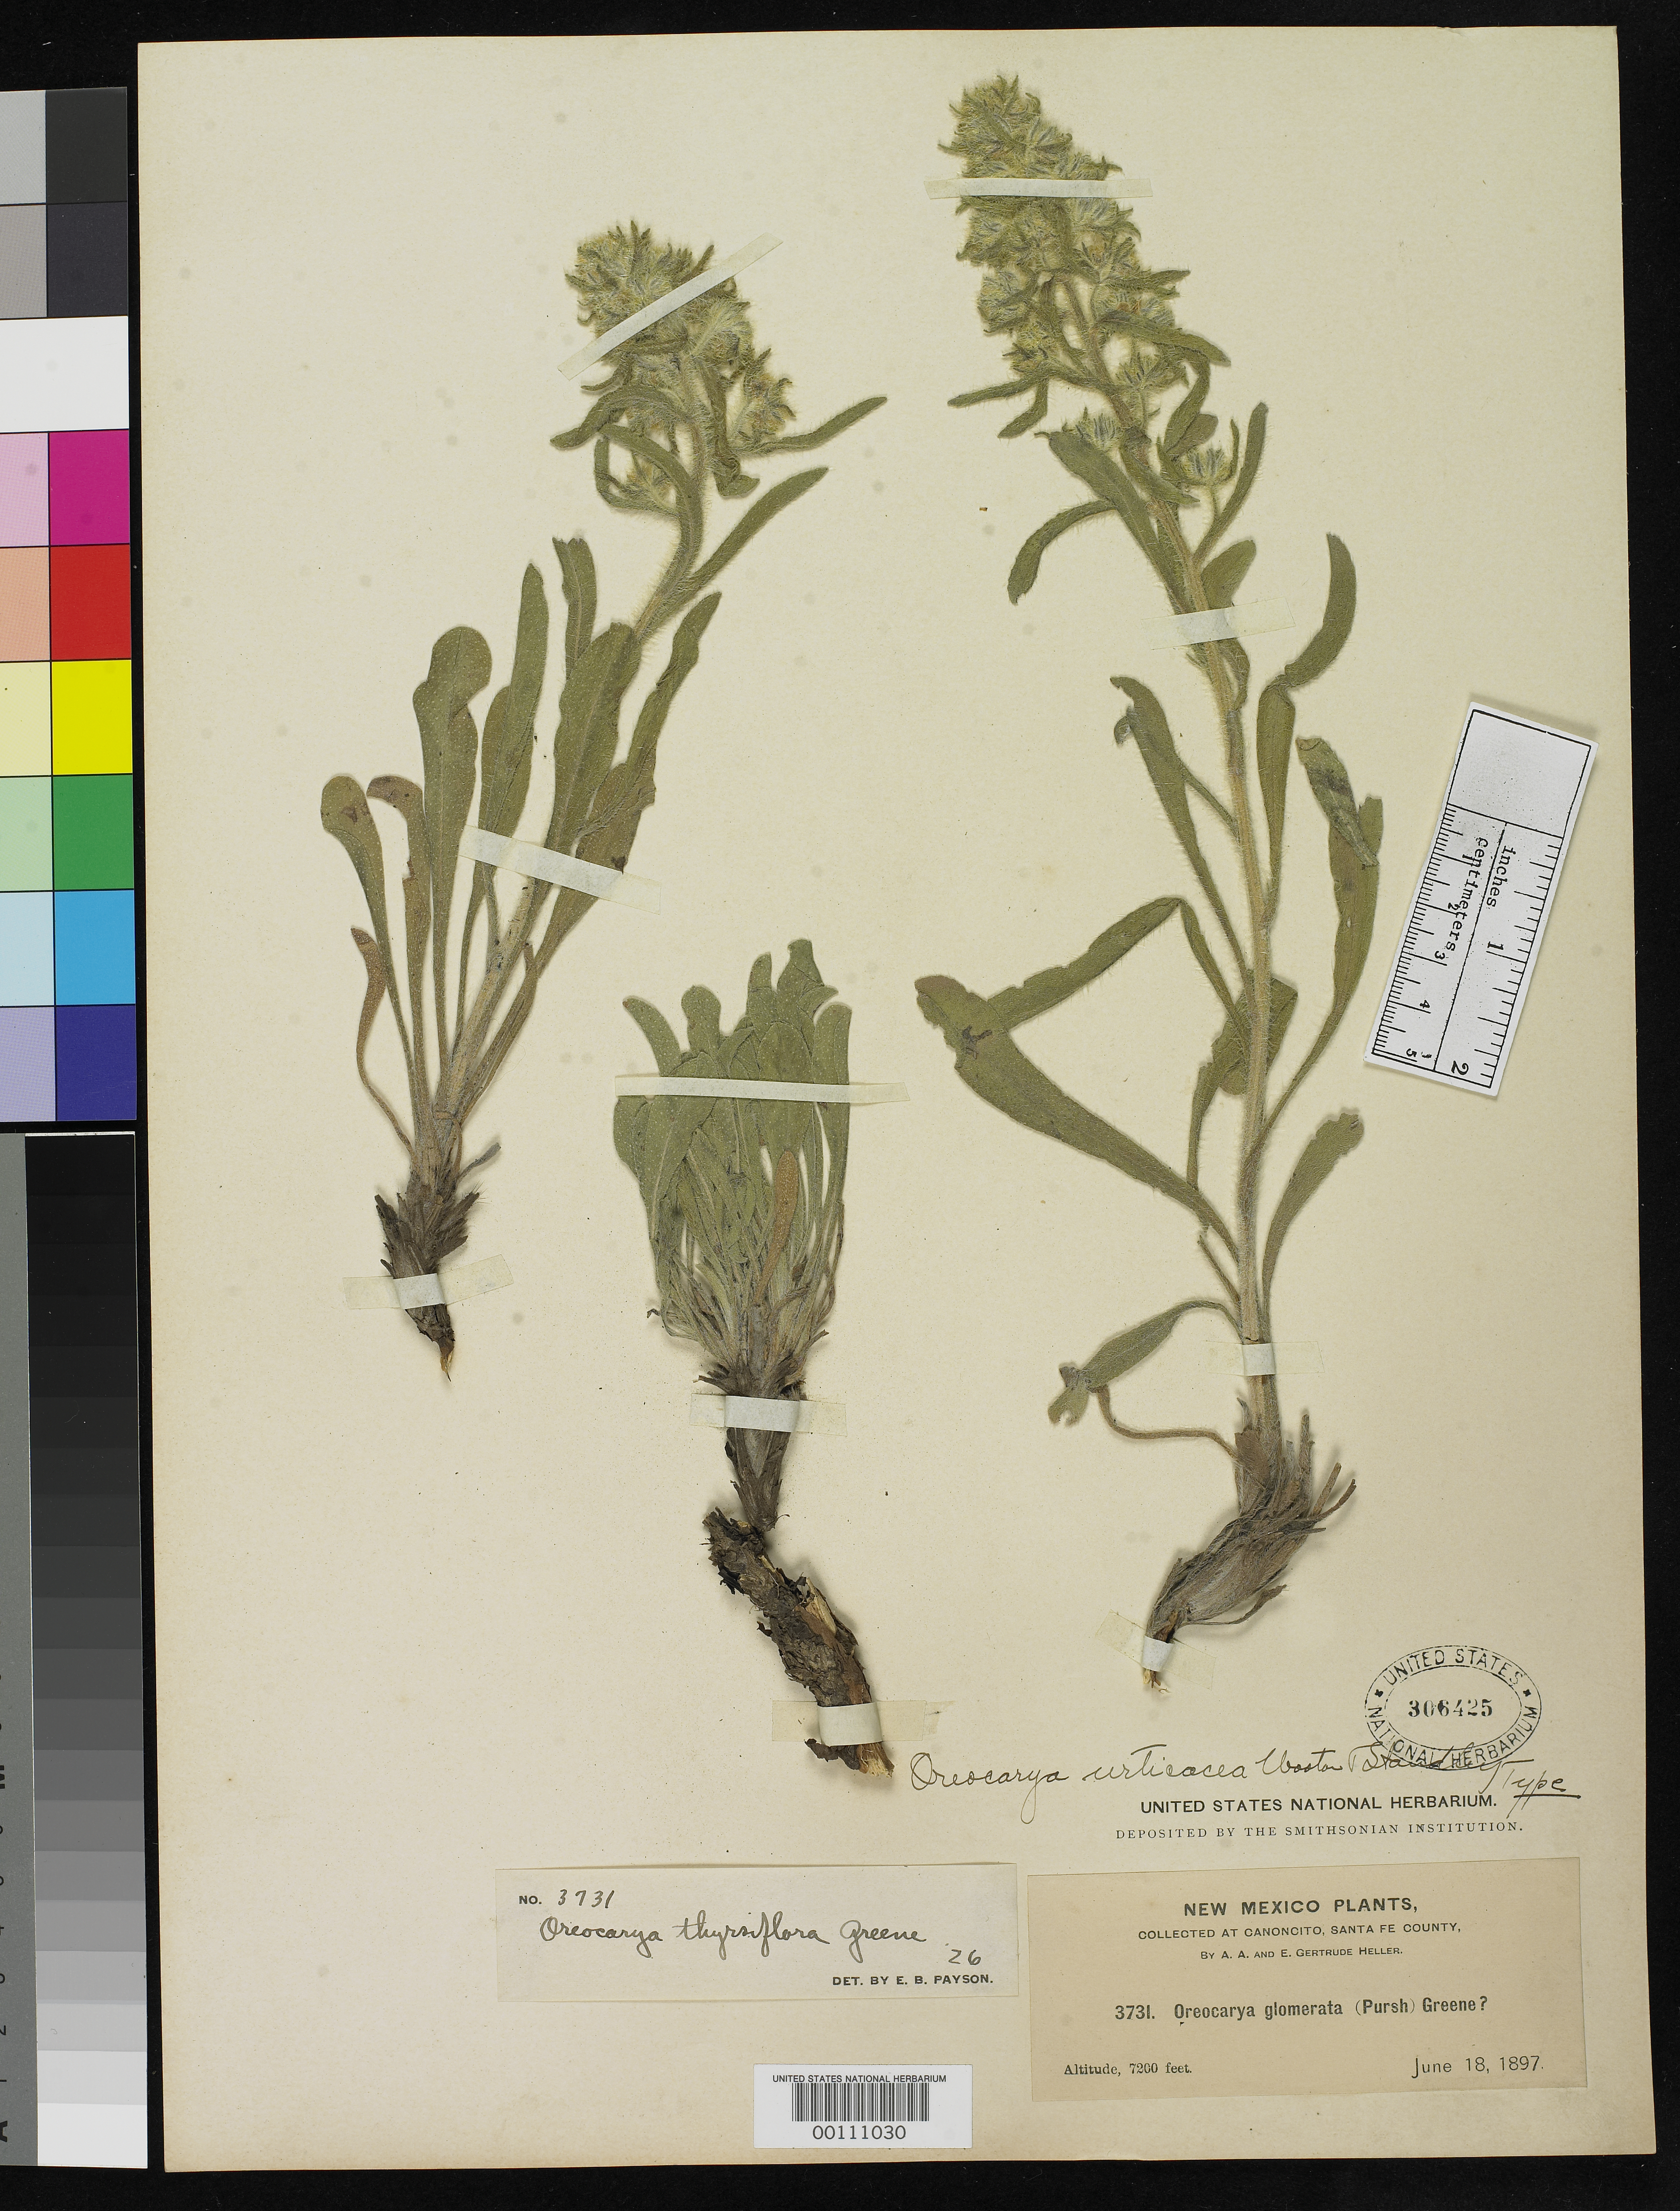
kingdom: Plantae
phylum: Tracheophyta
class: Magnoliopsida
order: Boraginales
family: Boraginaceae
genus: Oreocarya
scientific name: Oreocarya urticacea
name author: Wooton & Standl.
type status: Holotype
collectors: A. A. Heller & E. G. Heller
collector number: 3731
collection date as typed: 18 Jun 1897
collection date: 1897-06-18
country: United States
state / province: New Mexico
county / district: Santa Fe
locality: Canyoncito.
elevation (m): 2160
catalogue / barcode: US 306425